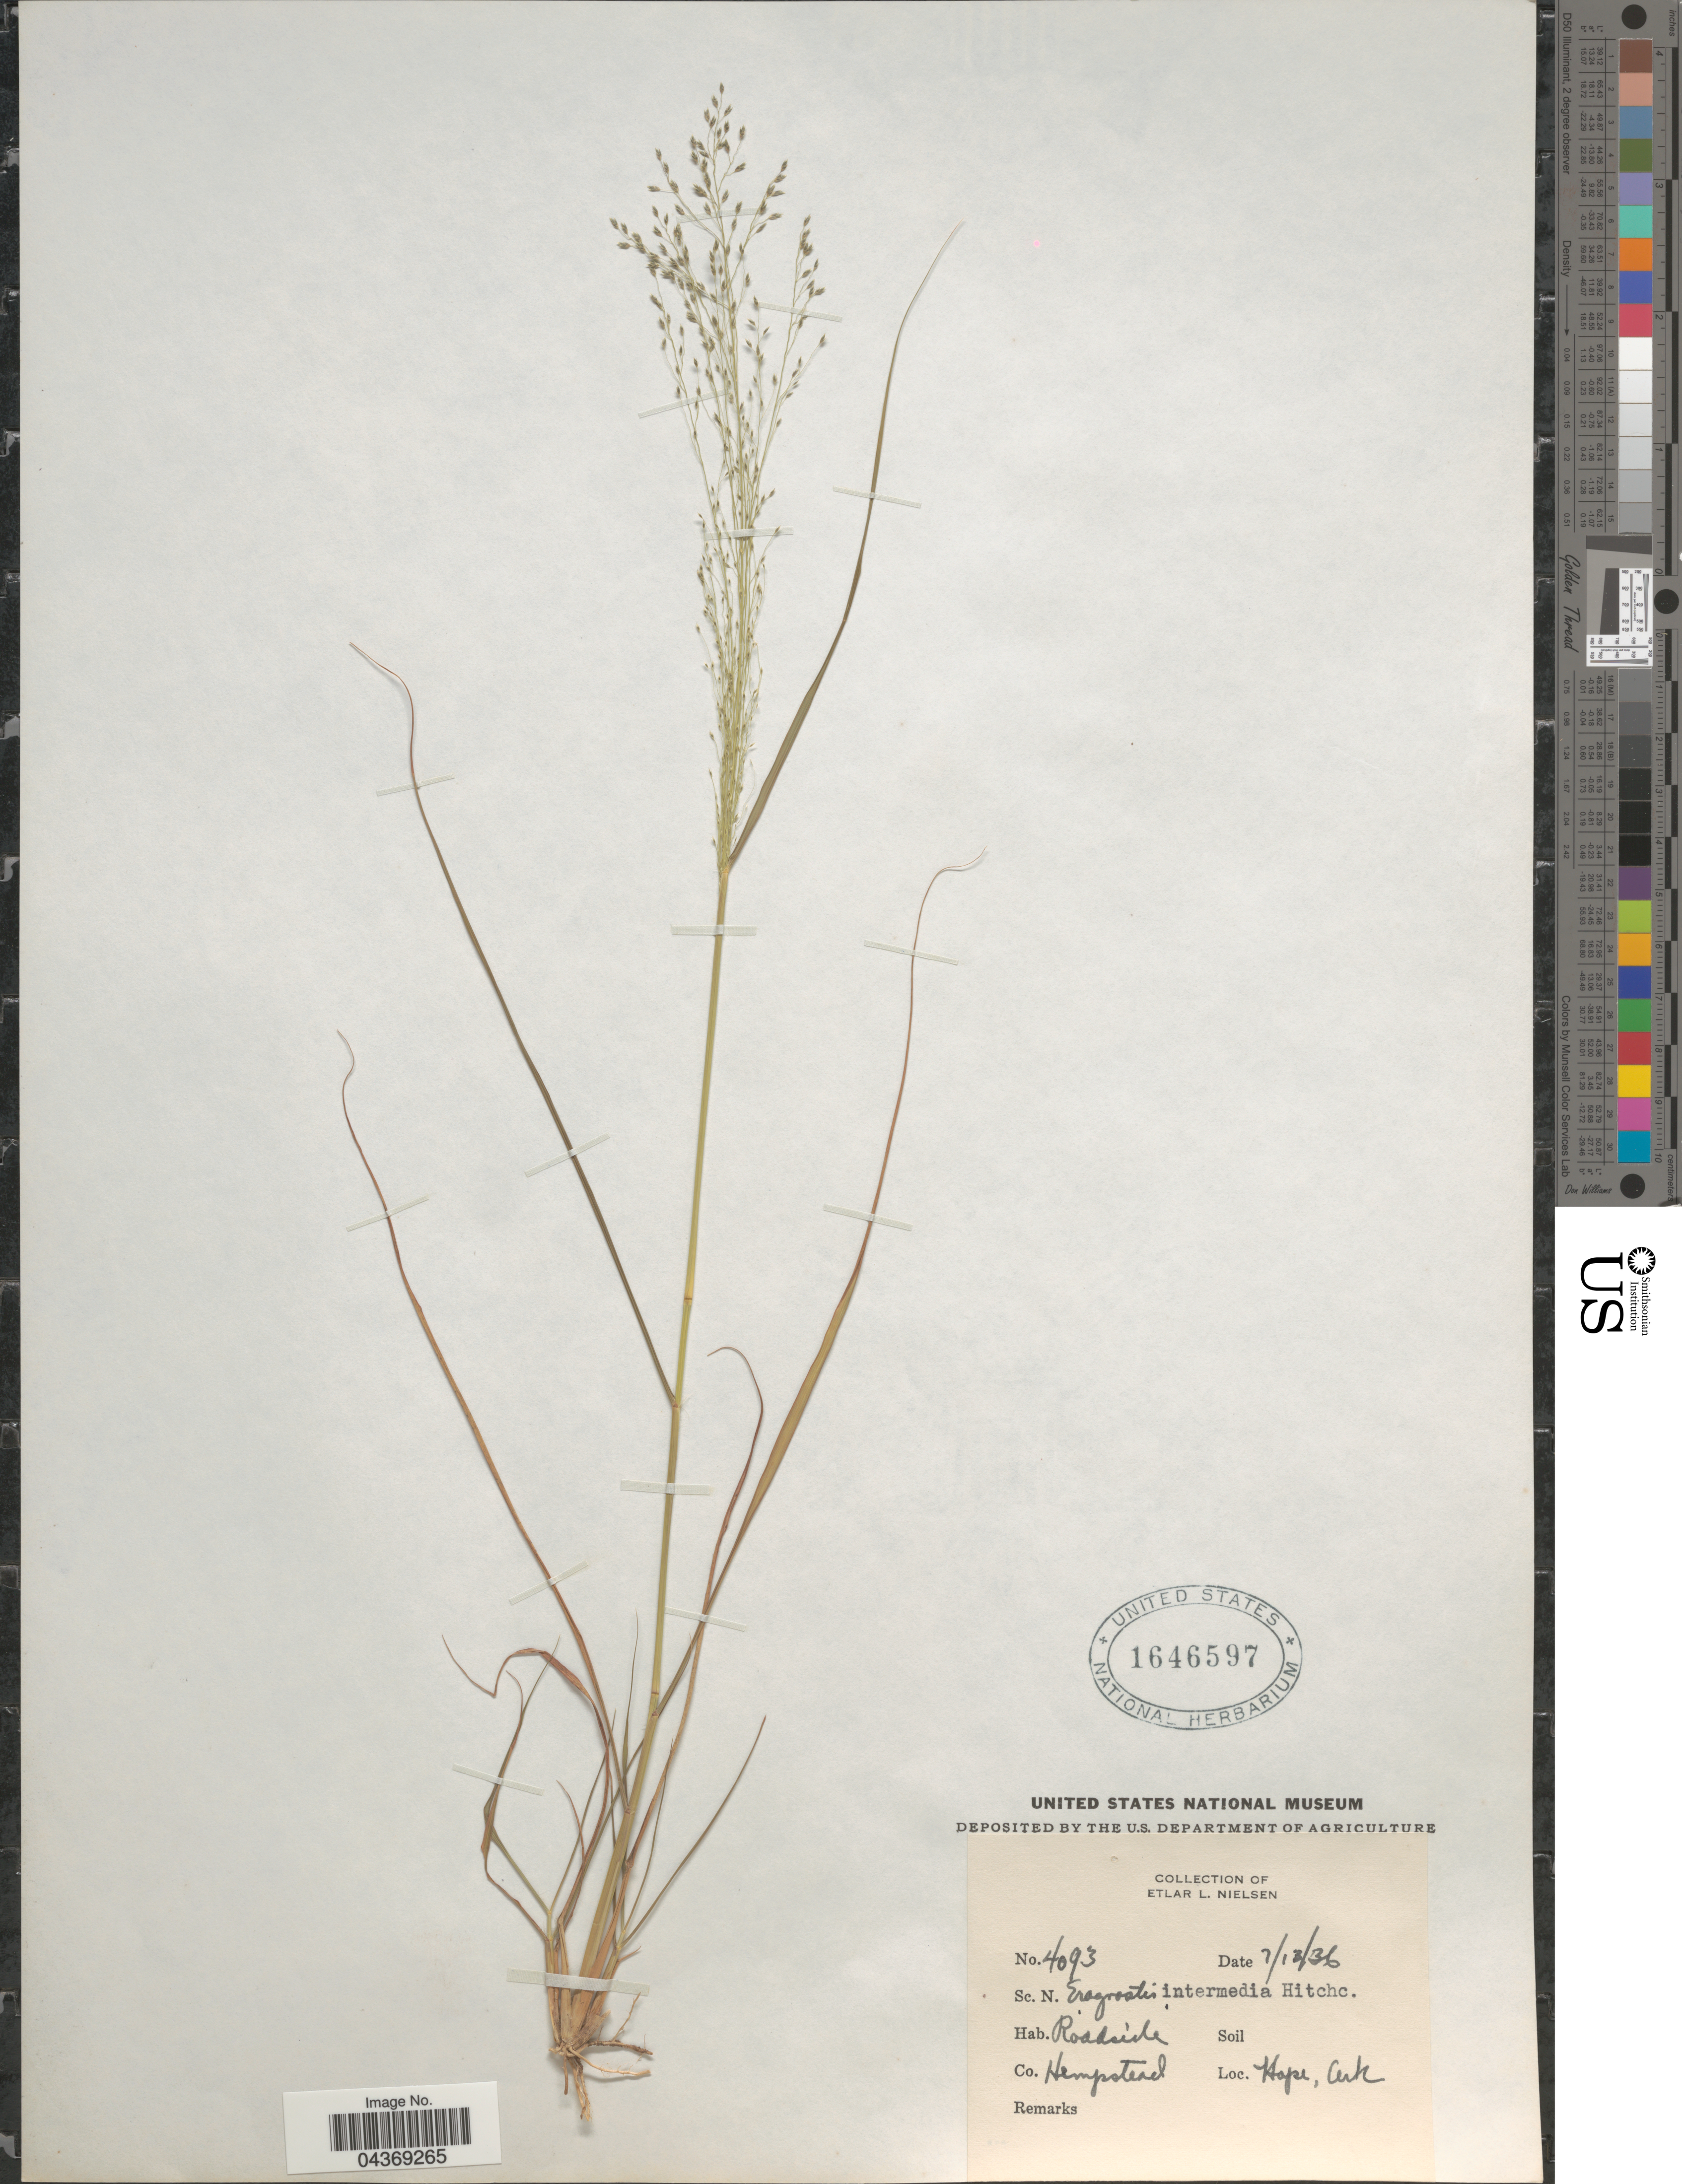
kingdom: Plantae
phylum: Tracheophyta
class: Liliopsida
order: Poales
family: Poaceae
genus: Eragrostis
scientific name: Eragrostis intermedia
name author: Hitchc.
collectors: E. L. Nielsen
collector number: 4093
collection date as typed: Transcribed d/m/y: 13/7/36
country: United States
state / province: Arkansas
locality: Roadside. Co. Hempstead. Hope.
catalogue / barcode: US 1646597